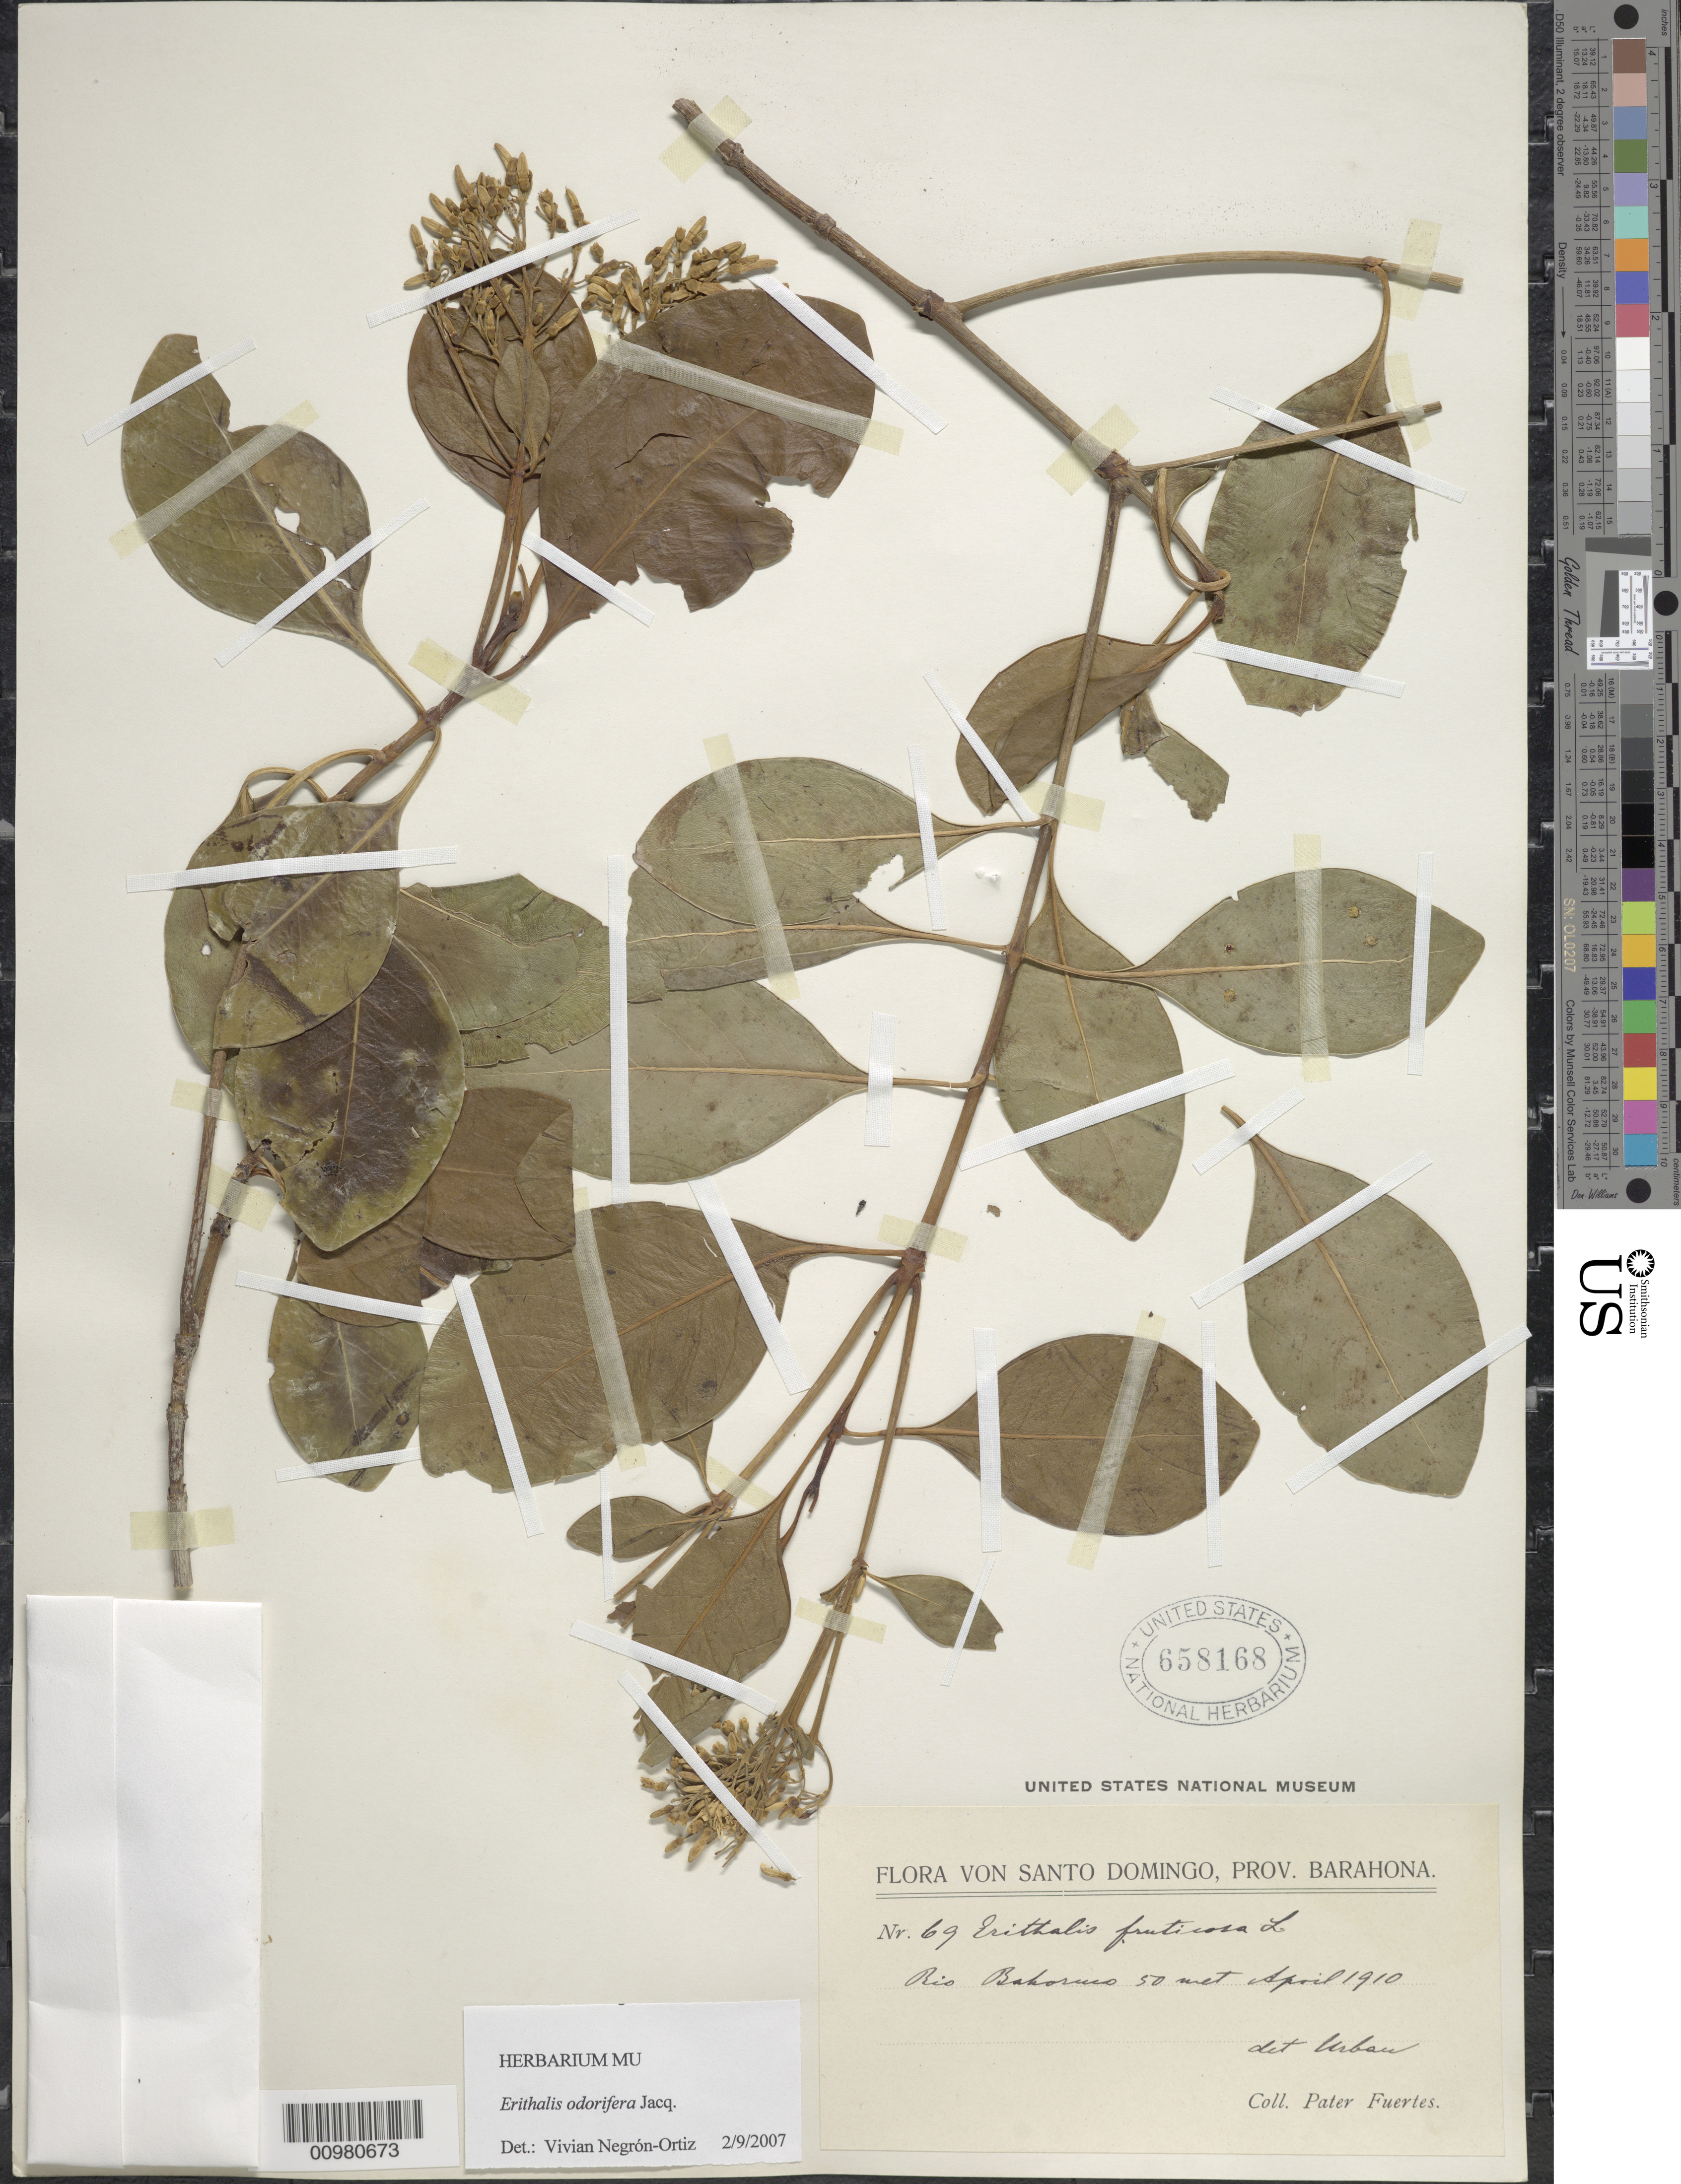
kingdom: Plantae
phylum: Tracheophyta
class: Magnoliopsida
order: Gentianales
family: Rubiaceae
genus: Erithalis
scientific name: Erithalis odorifera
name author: Jacq.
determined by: Negrón-Ortiz, V.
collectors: M. D. Fuertes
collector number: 69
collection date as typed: Apr 1910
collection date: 1910-04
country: Dominican Republic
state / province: Barahona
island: Hispaniola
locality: Rio Bahoruco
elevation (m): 50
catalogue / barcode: US 658168